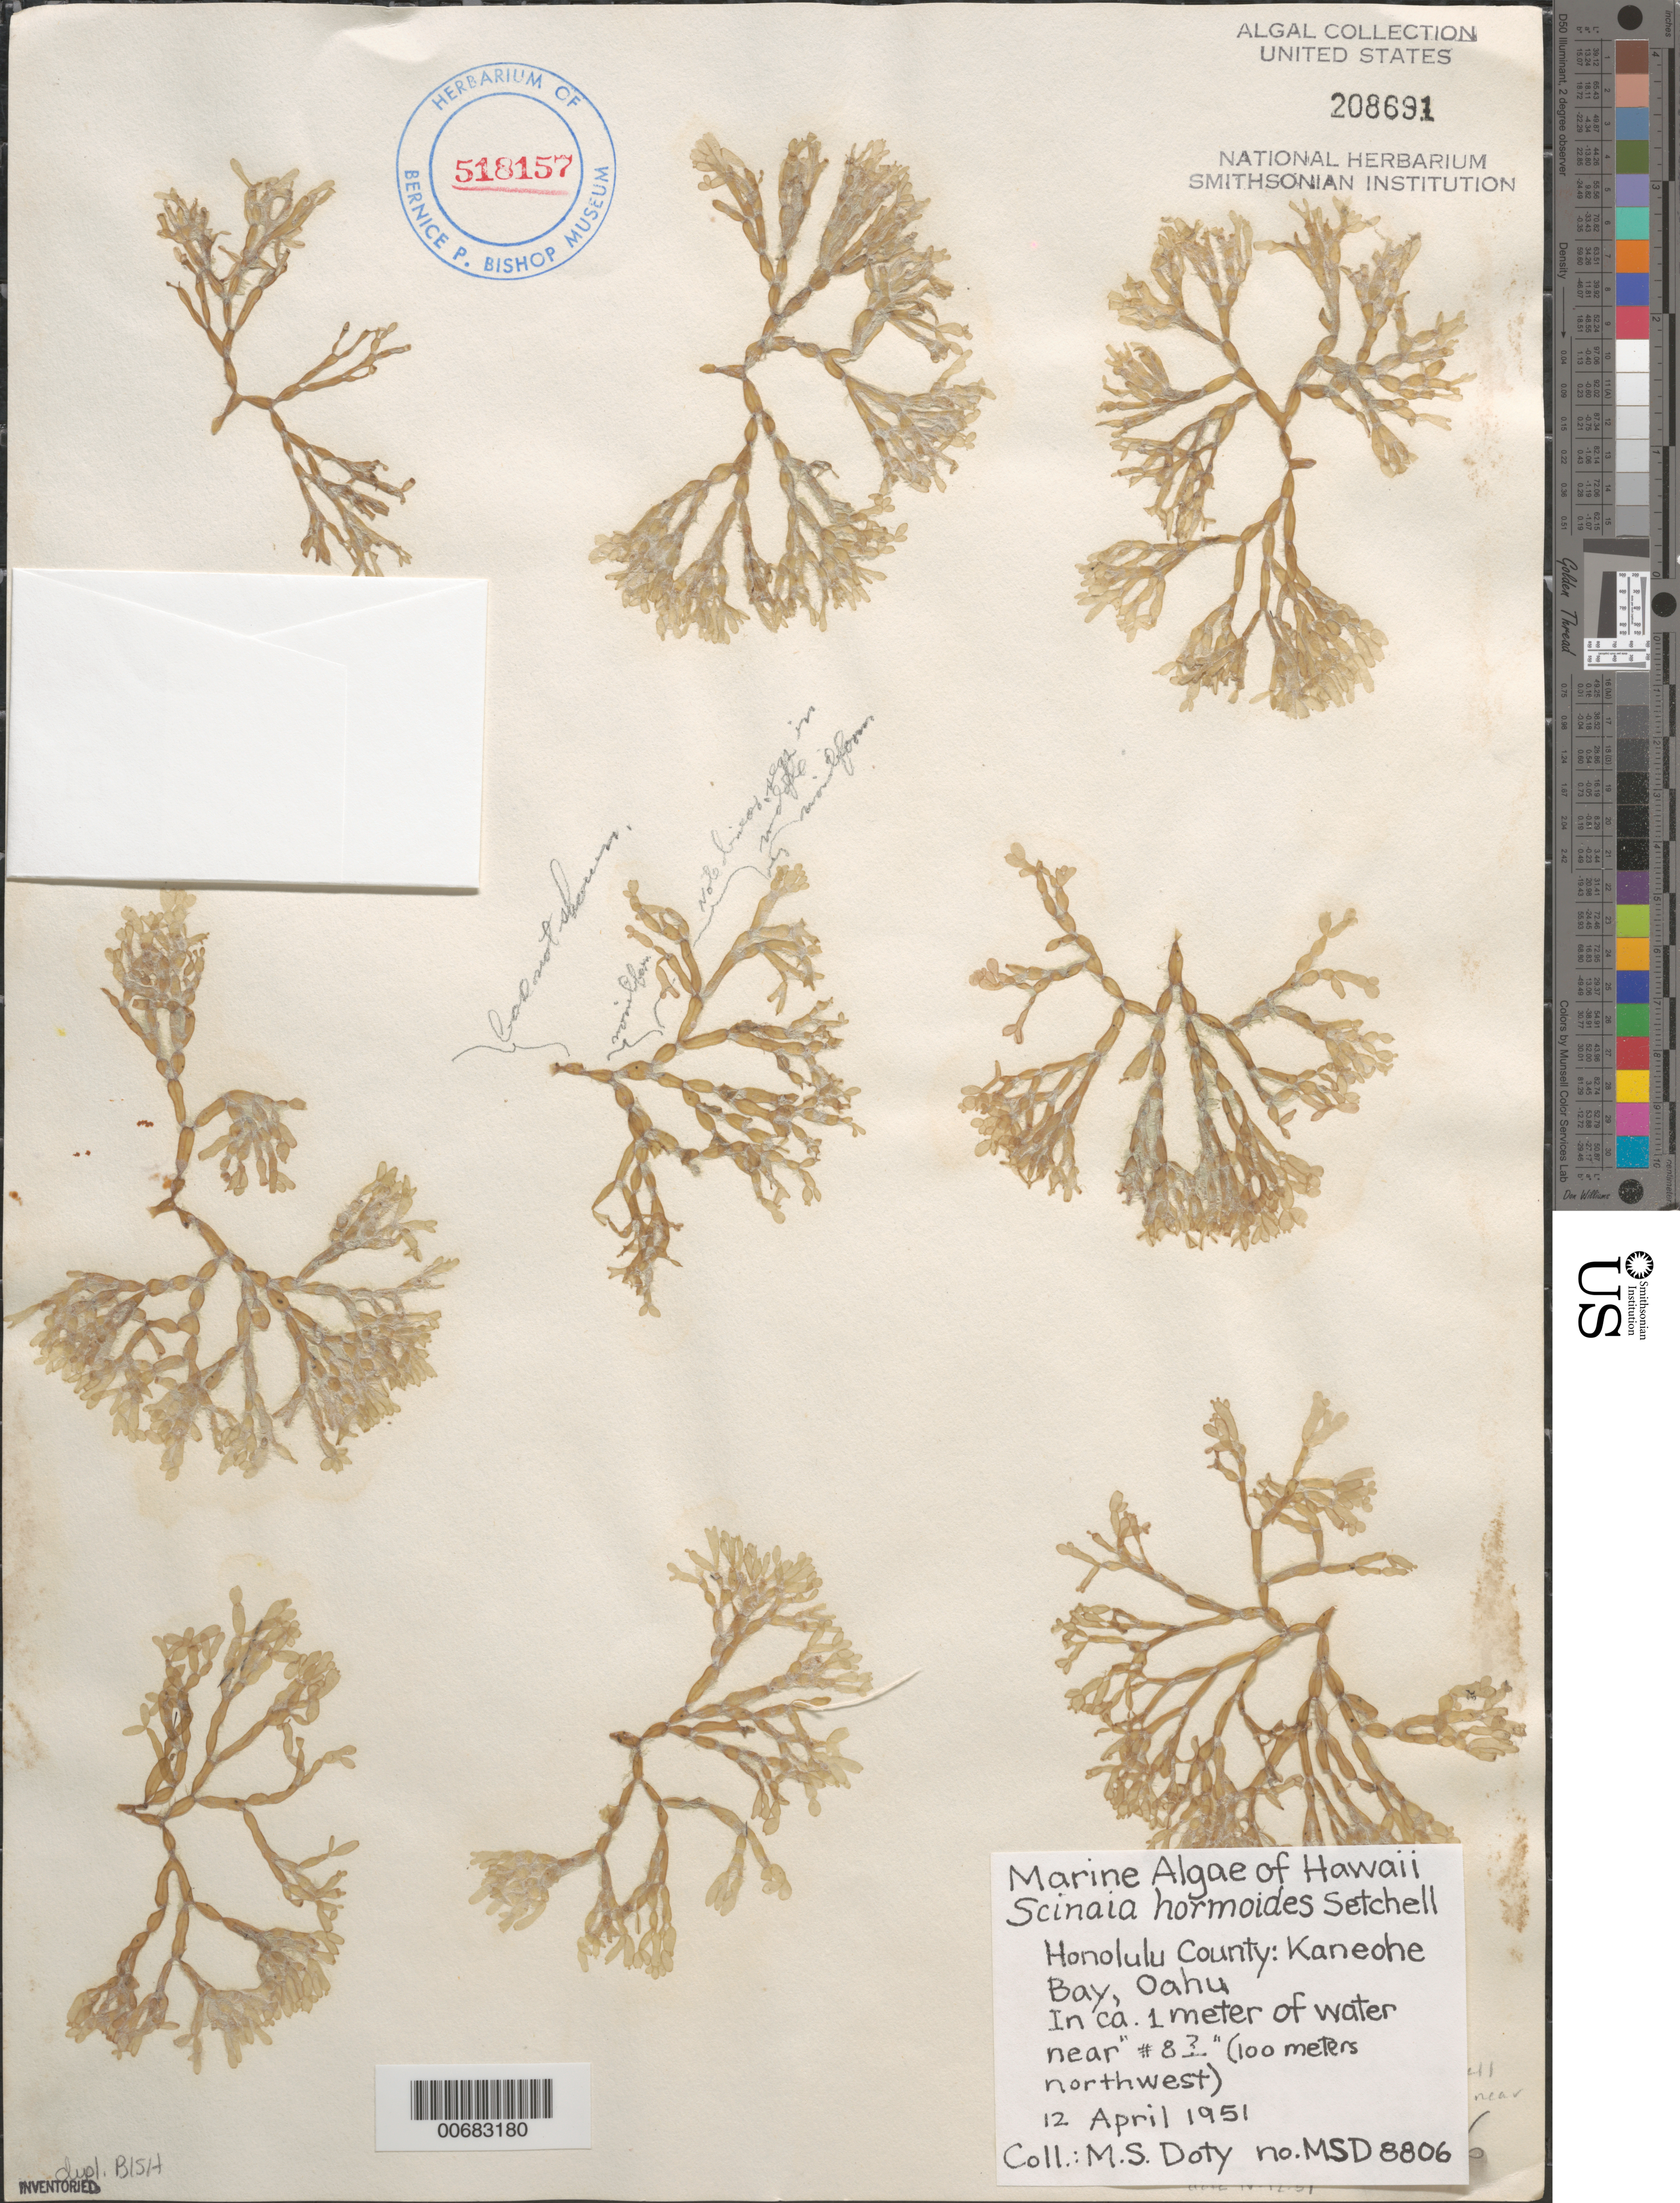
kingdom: Plantae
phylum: Rhodophyta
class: Florideophyceae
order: Nemaliales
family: Scinaiaceae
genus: Scinaia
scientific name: Scinaia hormoides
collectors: M. S. Doty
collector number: MSD 8806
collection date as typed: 12 Apr 1951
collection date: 1951-04-12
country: United States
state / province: Hawaii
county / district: Honolulu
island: Oahu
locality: Kaneohe Bay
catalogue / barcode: US 208691